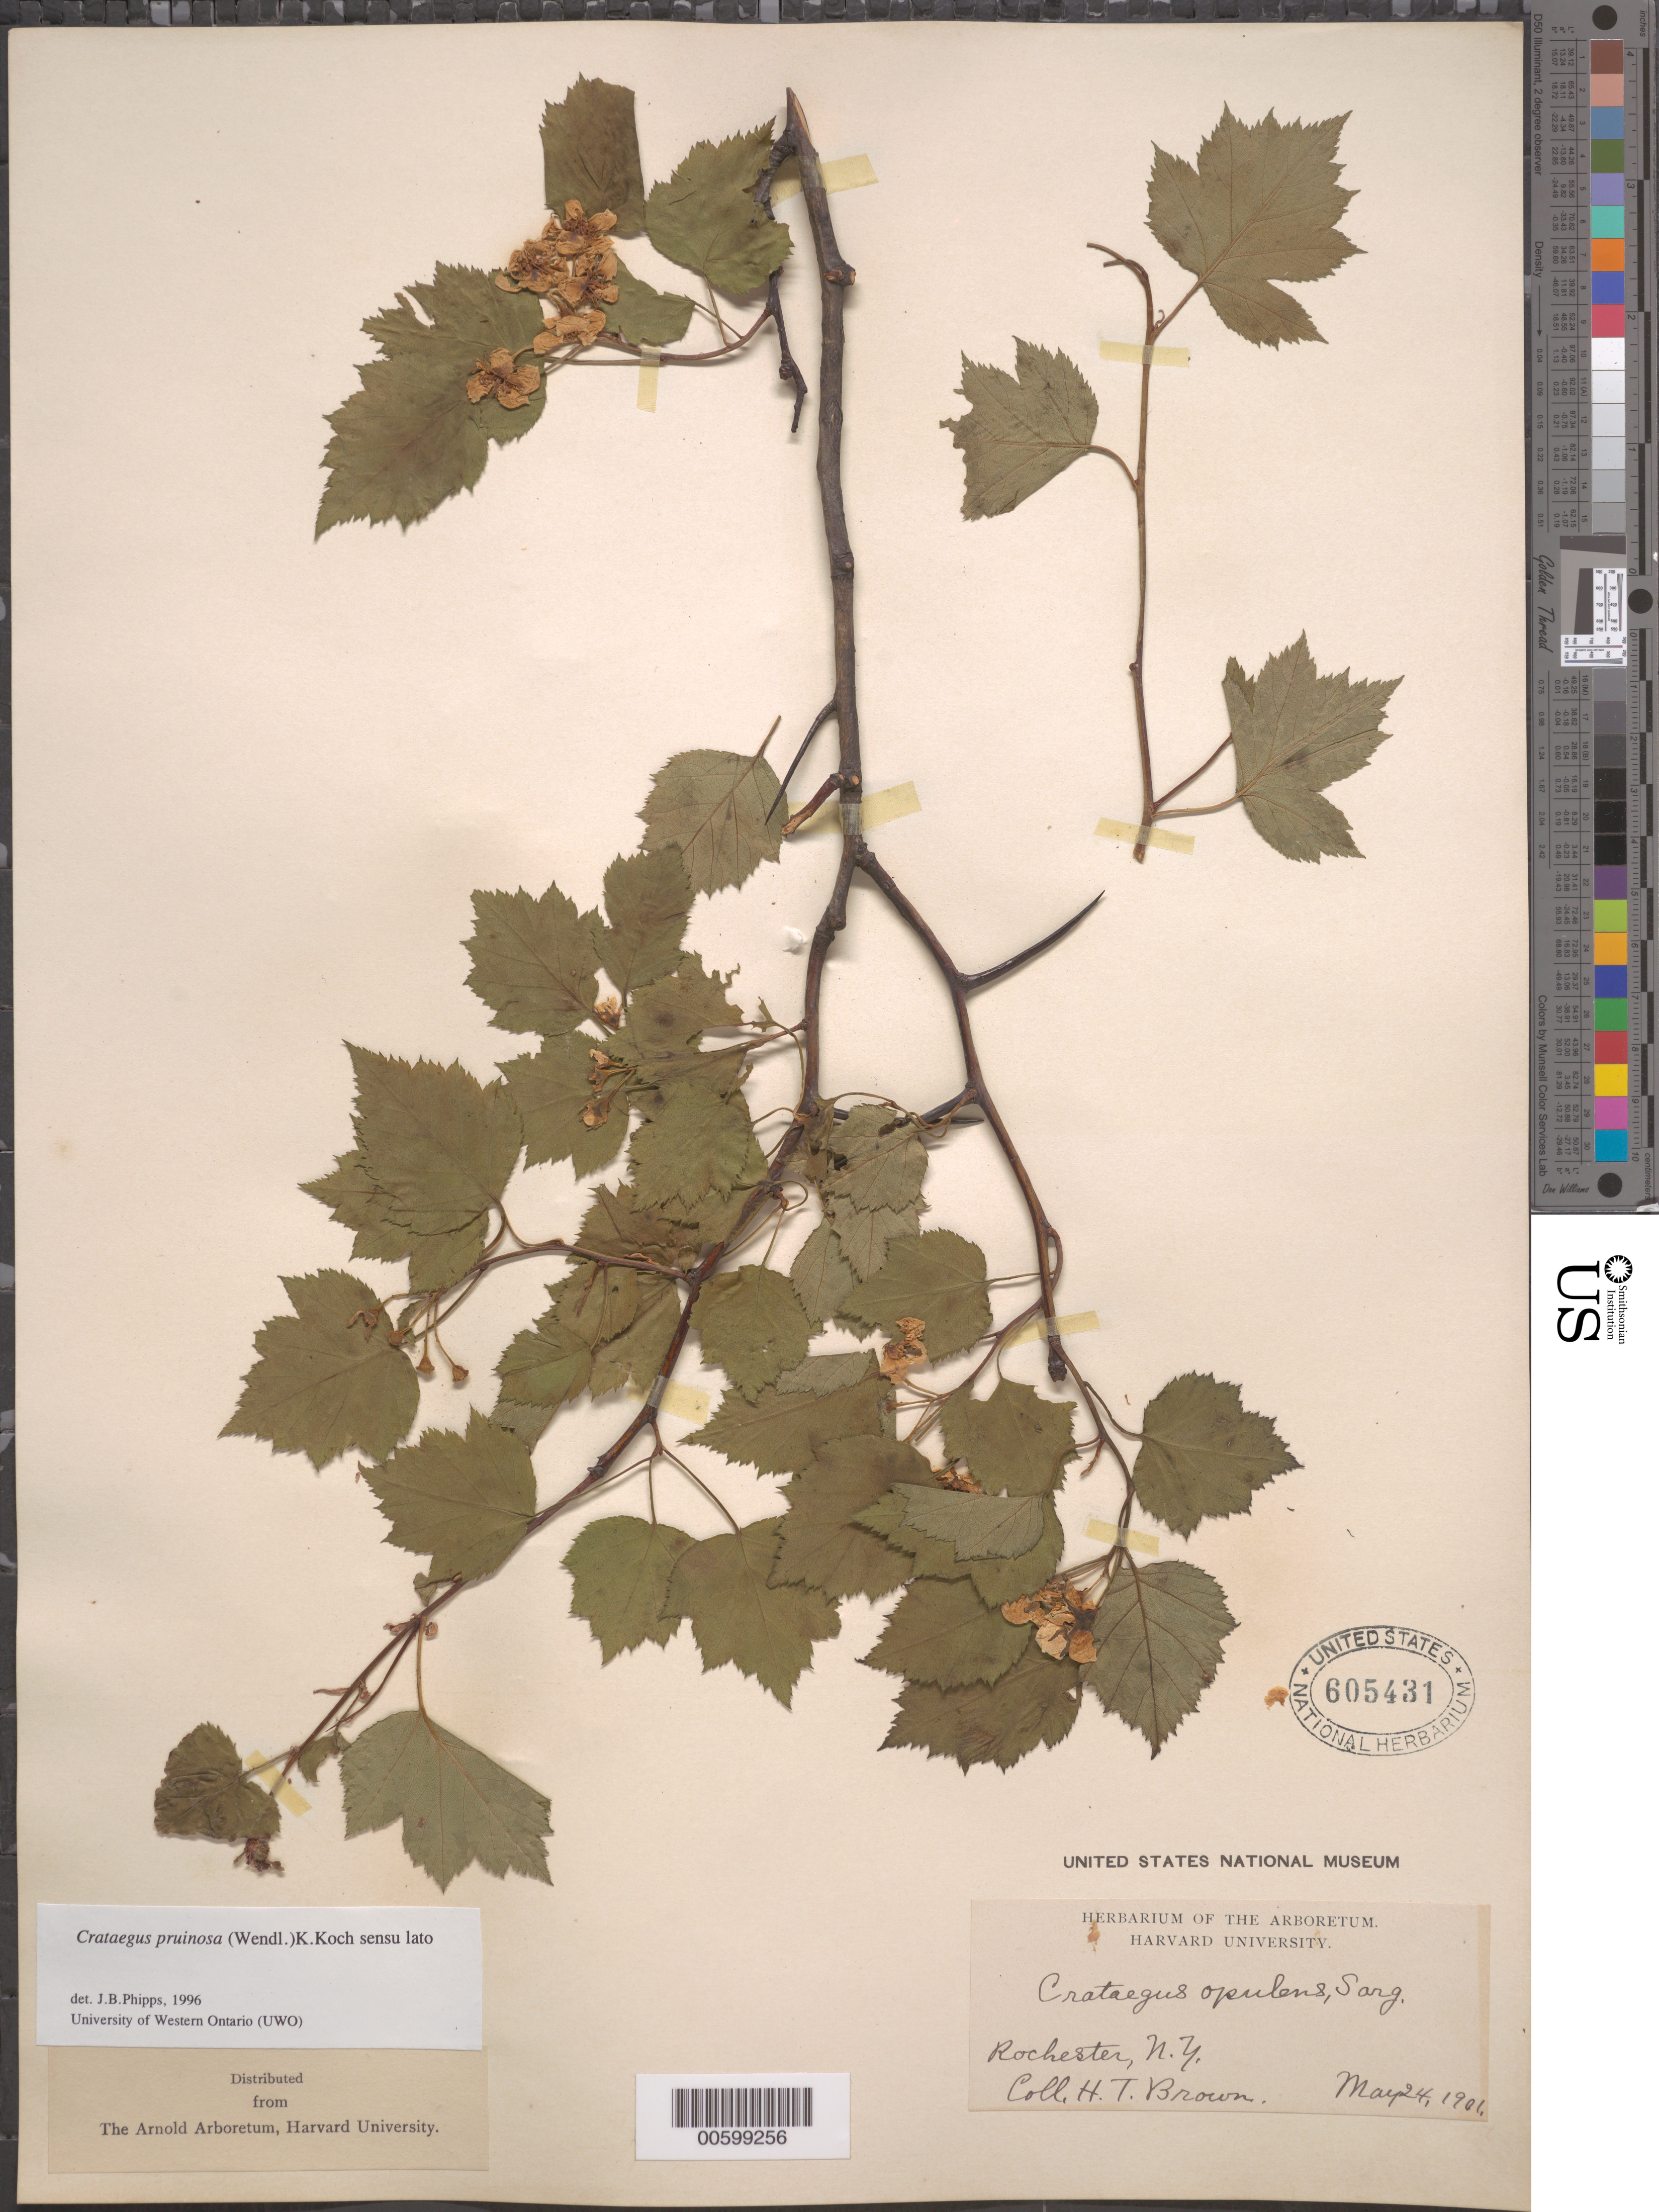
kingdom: Plantae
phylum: Tracheophyta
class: Magnoliopsida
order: Rosales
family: Rosaceae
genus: Crataegus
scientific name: Crataegus pruinosa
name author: (H.L. Wendl.) K. Koch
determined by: Phipps, James B., (UWO), University of Western Ontario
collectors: H. T. Brown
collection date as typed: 24 May 1901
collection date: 1901-05-24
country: United States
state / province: New York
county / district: Monroe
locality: Rochester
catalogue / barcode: US 605431